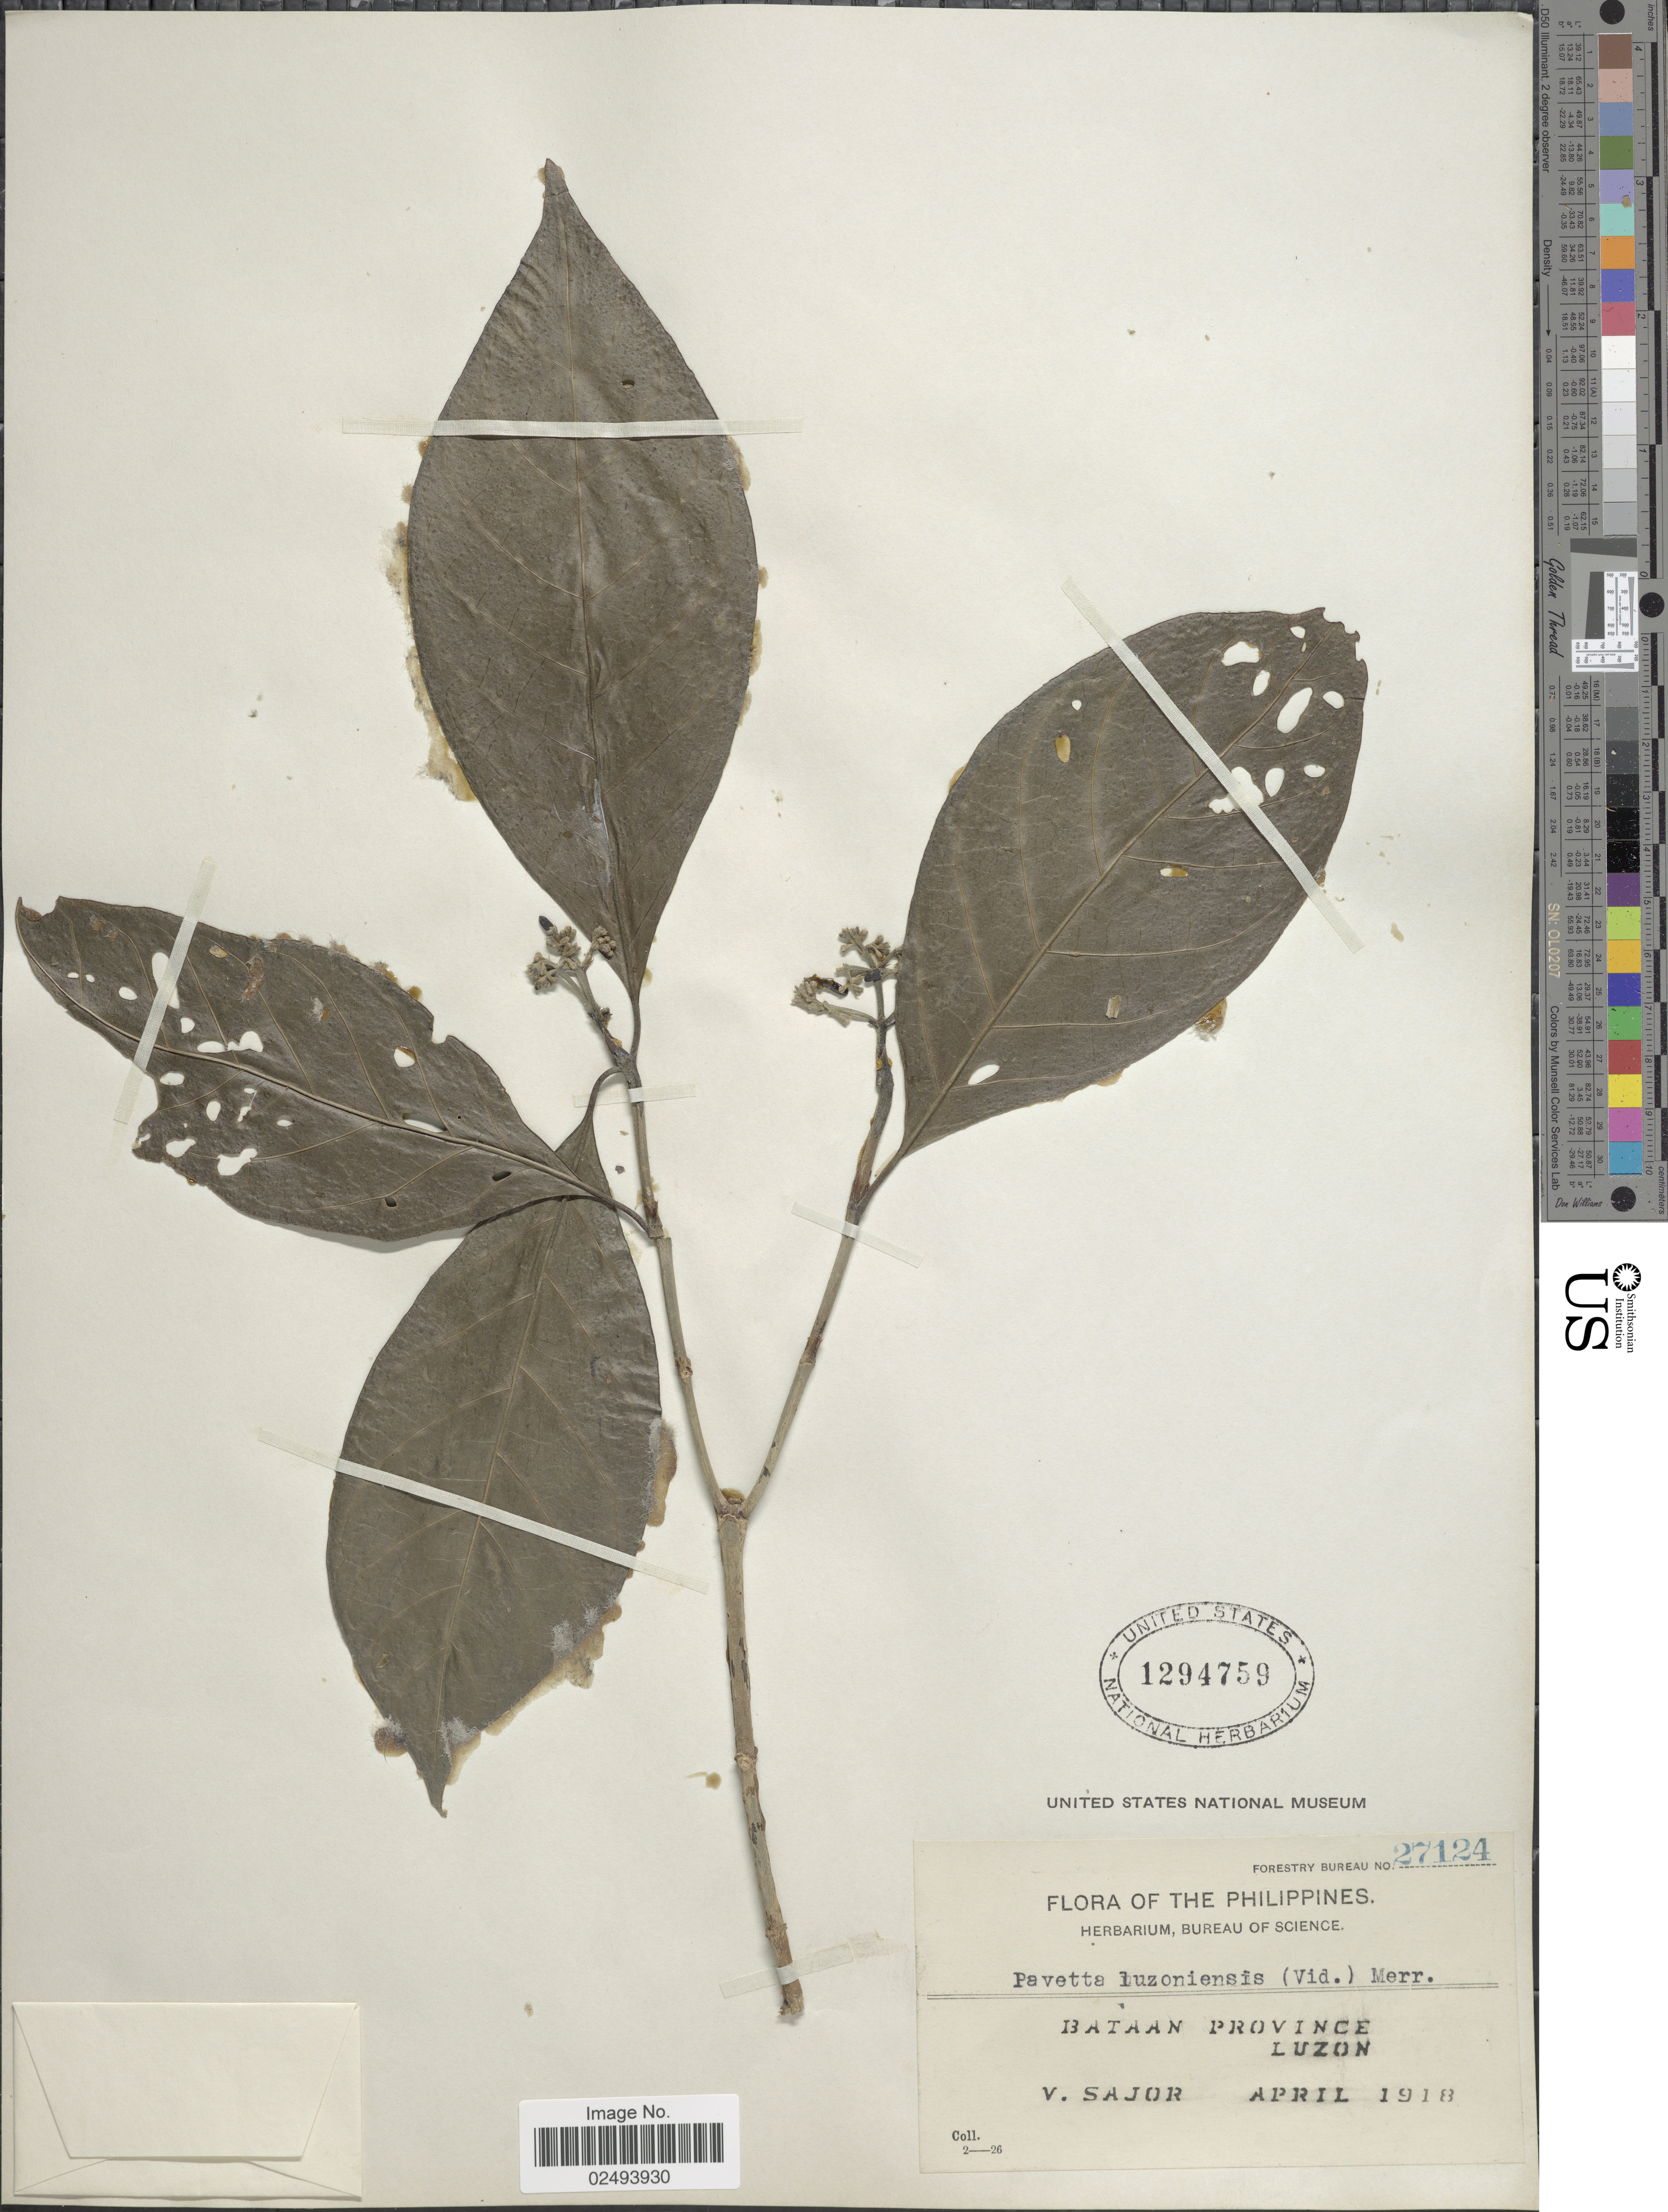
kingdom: Plantae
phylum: Tracheophyta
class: Magnoliopsida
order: Gentianales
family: Rubiaceae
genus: Tarenna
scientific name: Tarenna luzoniensis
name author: (S. Vidal) Bremek.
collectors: V. Sajor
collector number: Forestry Bureau 27124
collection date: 1918-04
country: Philippines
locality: Bataan Province, Luzon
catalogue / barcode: US 1294759